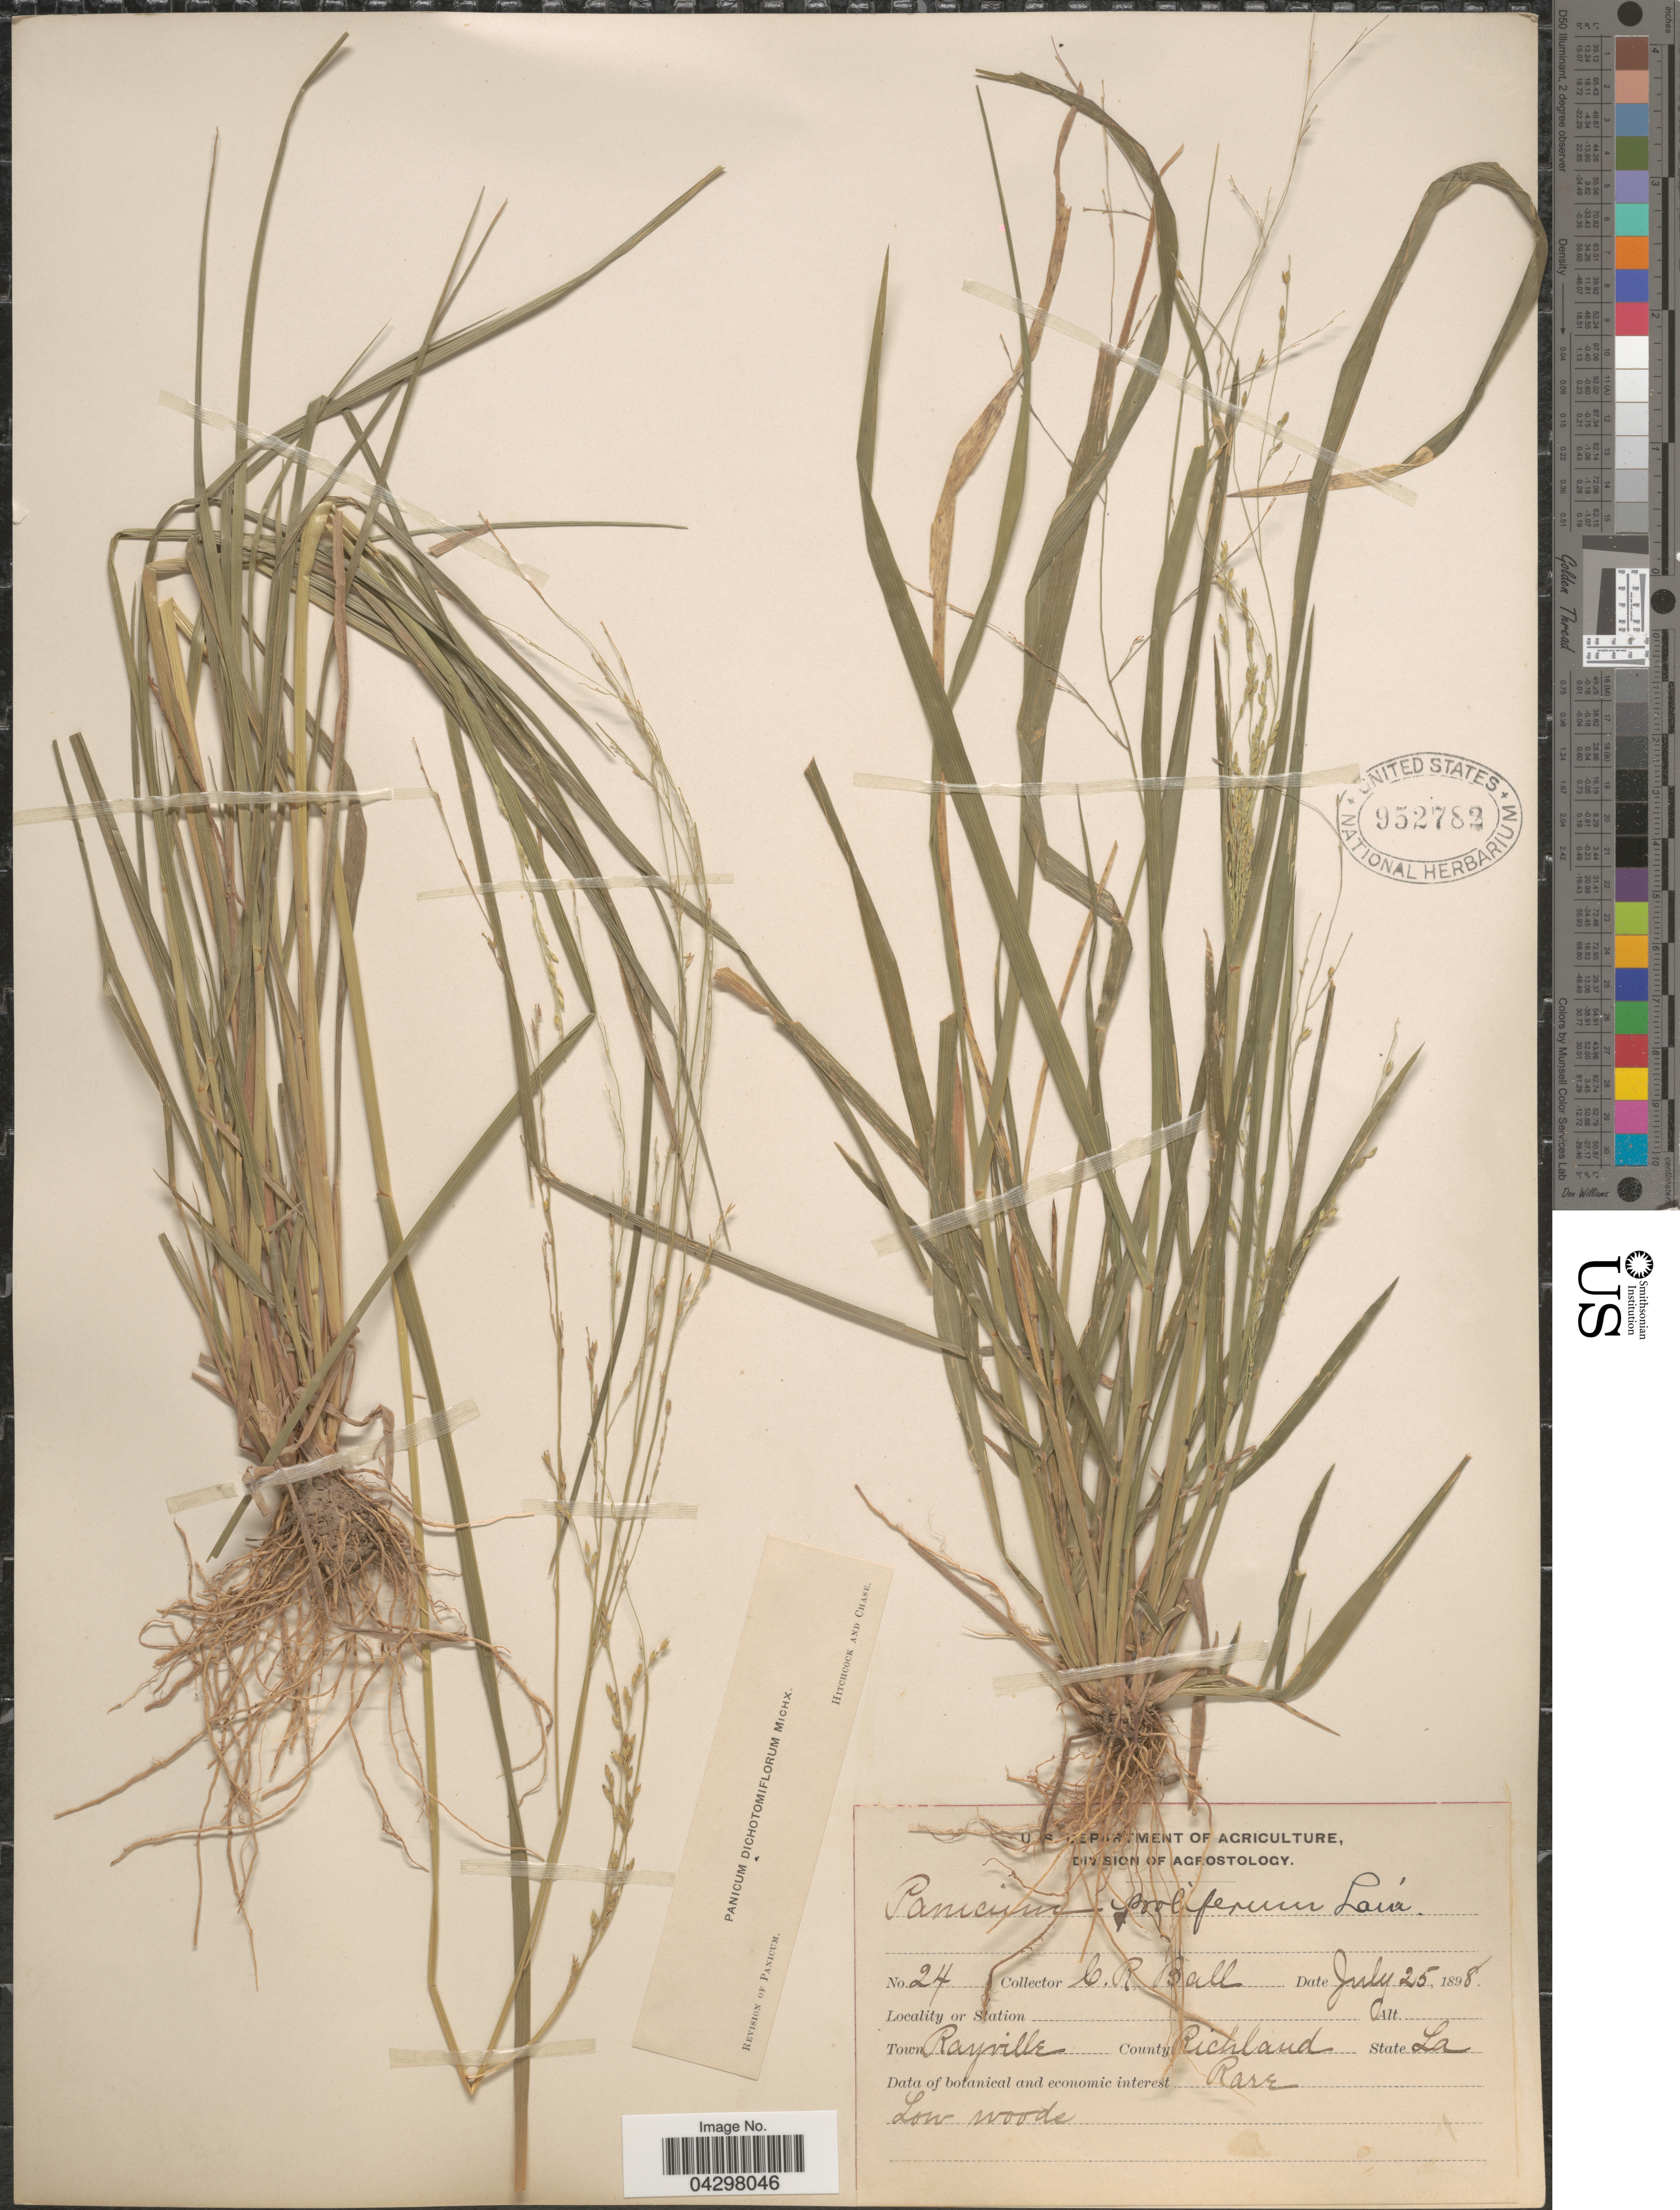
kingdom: Plantae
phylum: Tracheophyta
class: Liliopsida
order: Poales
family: Poaceae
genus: Panicum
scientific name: Panicum dichotomiflorum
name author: Michx.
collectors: C. R. Ball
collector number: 24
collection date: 1898-07-25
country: United States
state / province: Louisiana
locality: Town Rayville. County Richland.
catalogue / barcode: US 952782